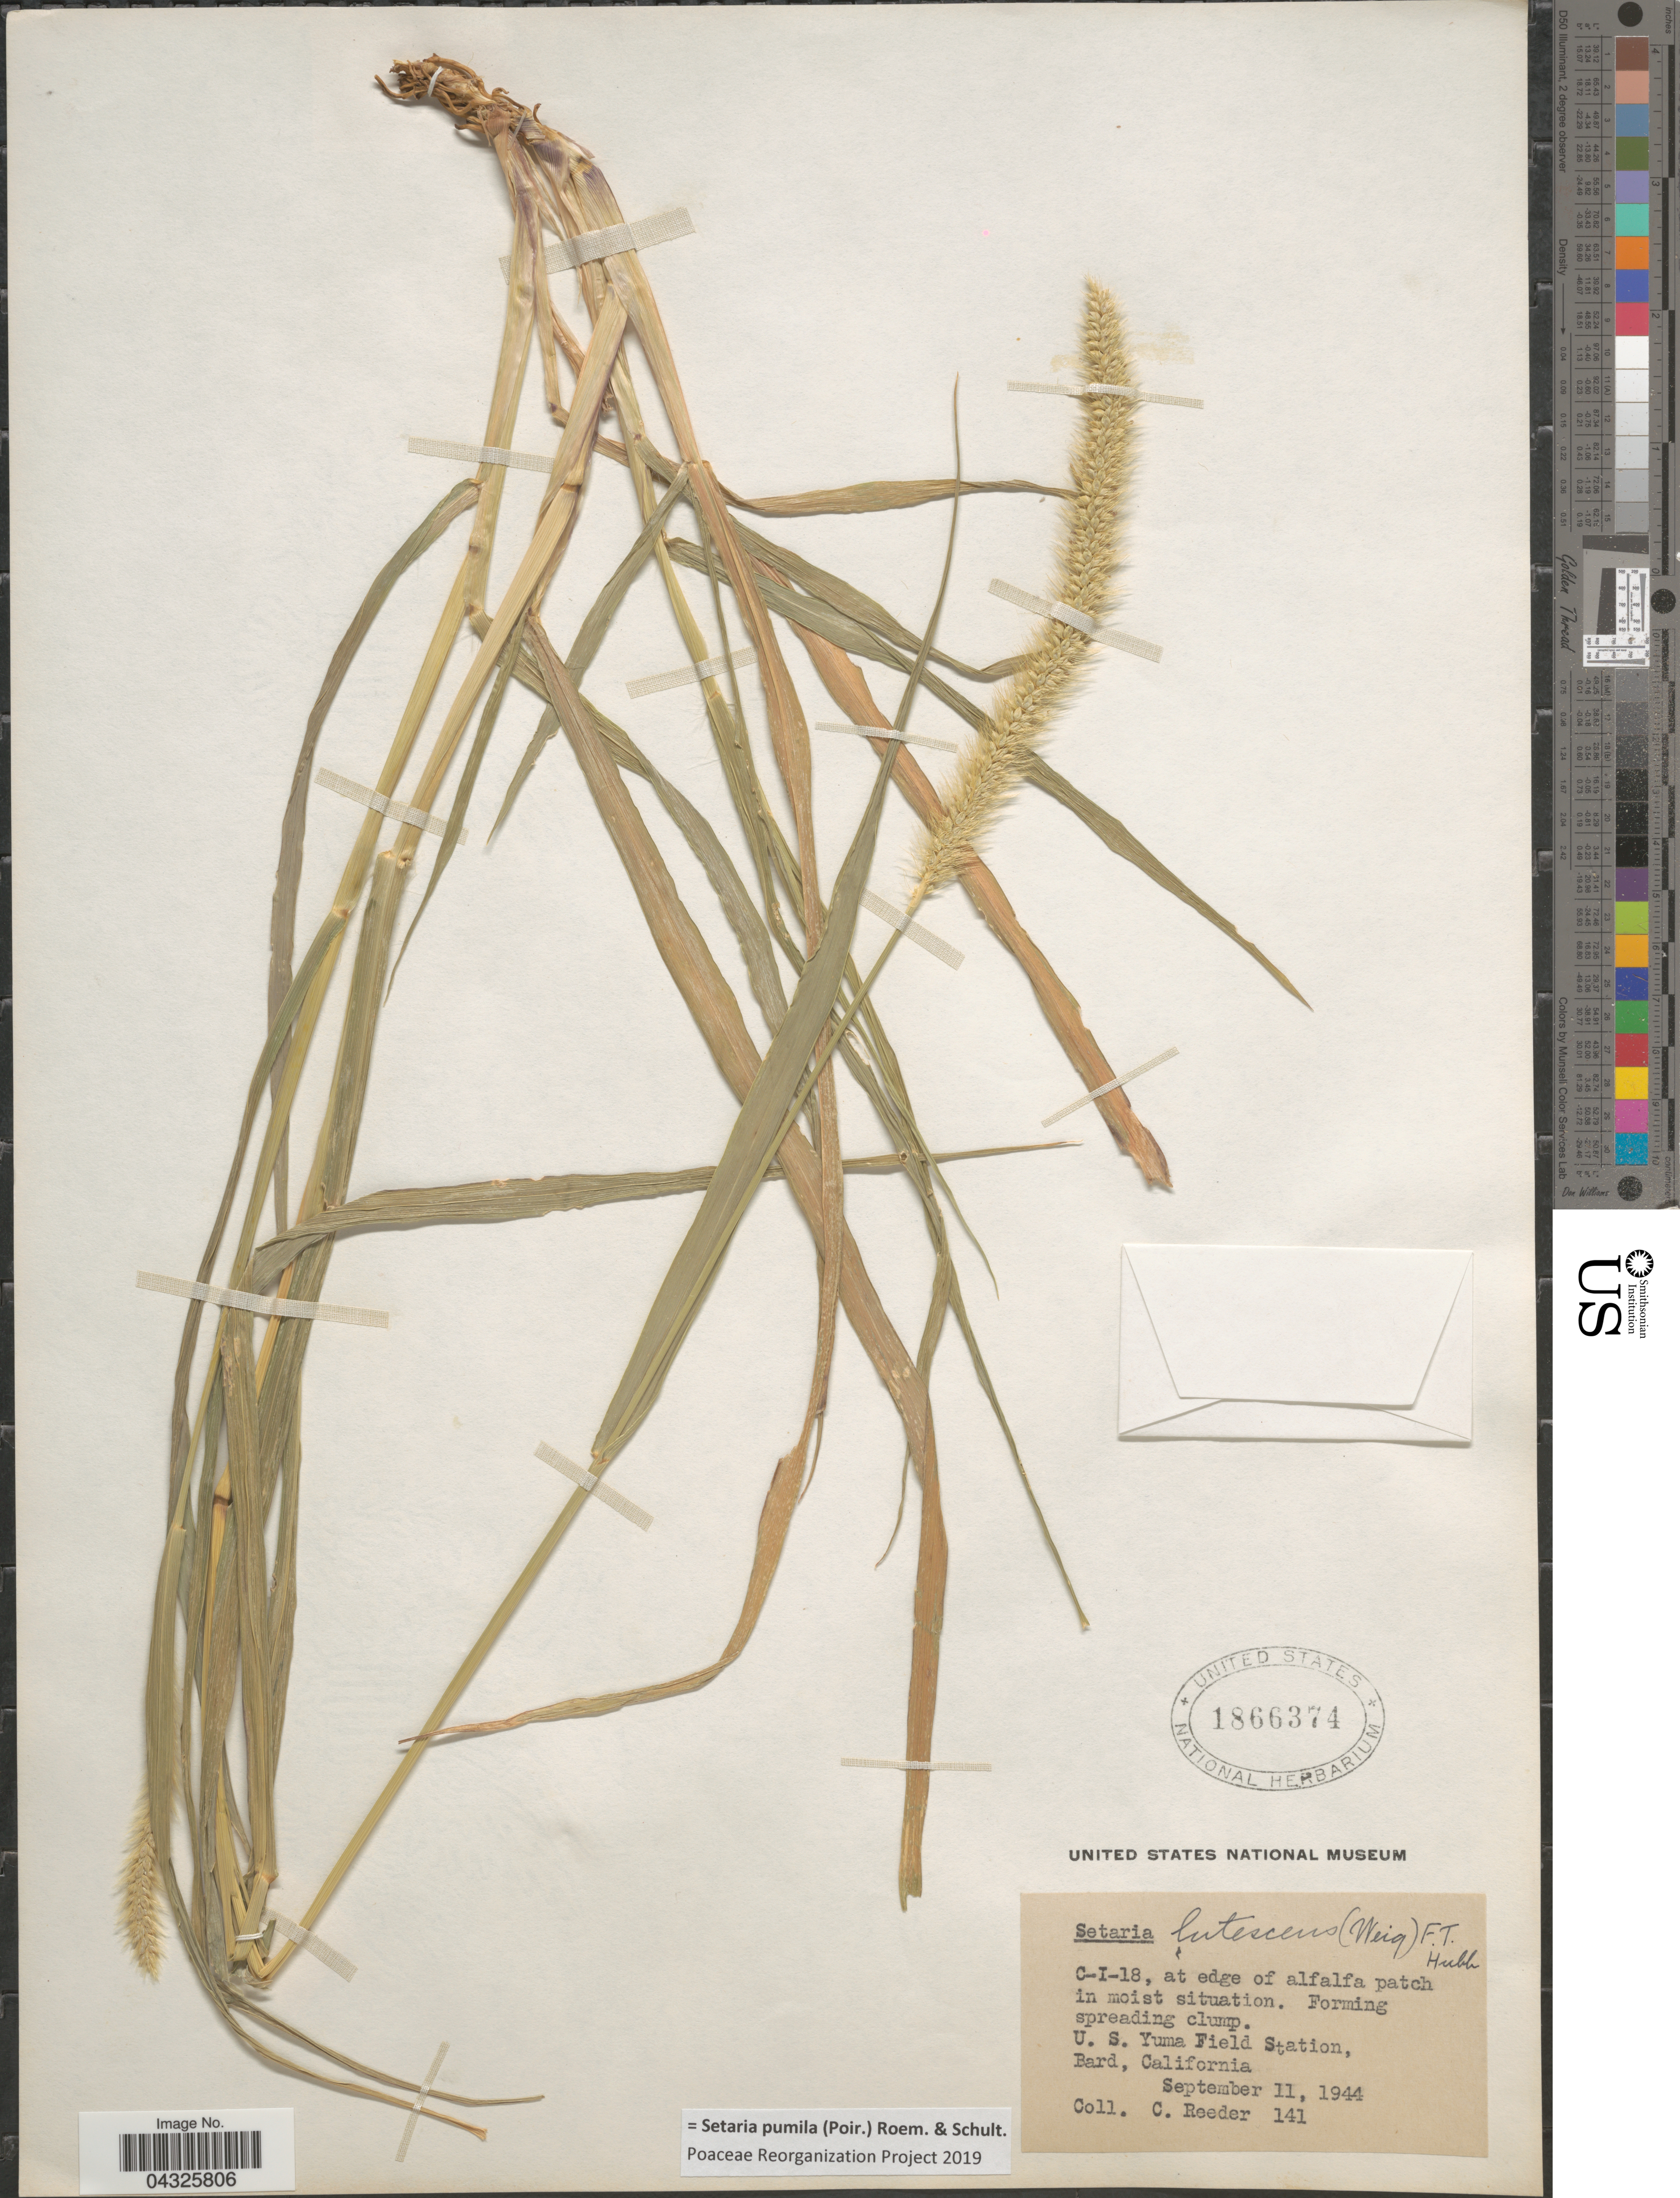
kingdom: Plantae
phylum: Tracheophyta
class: Liliopsida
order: Poales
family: Poaceae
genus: Setaria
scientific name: Setaria pumila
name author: (Poir.) Roem. & Schult.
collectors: C. Reeder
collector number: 141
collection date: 1944-09-11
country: United States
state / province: California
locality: C-I-18, at edge of alfalfa patch in moist situation. U. S. Yuma Field Station, Bard.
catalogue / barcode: US 1866374